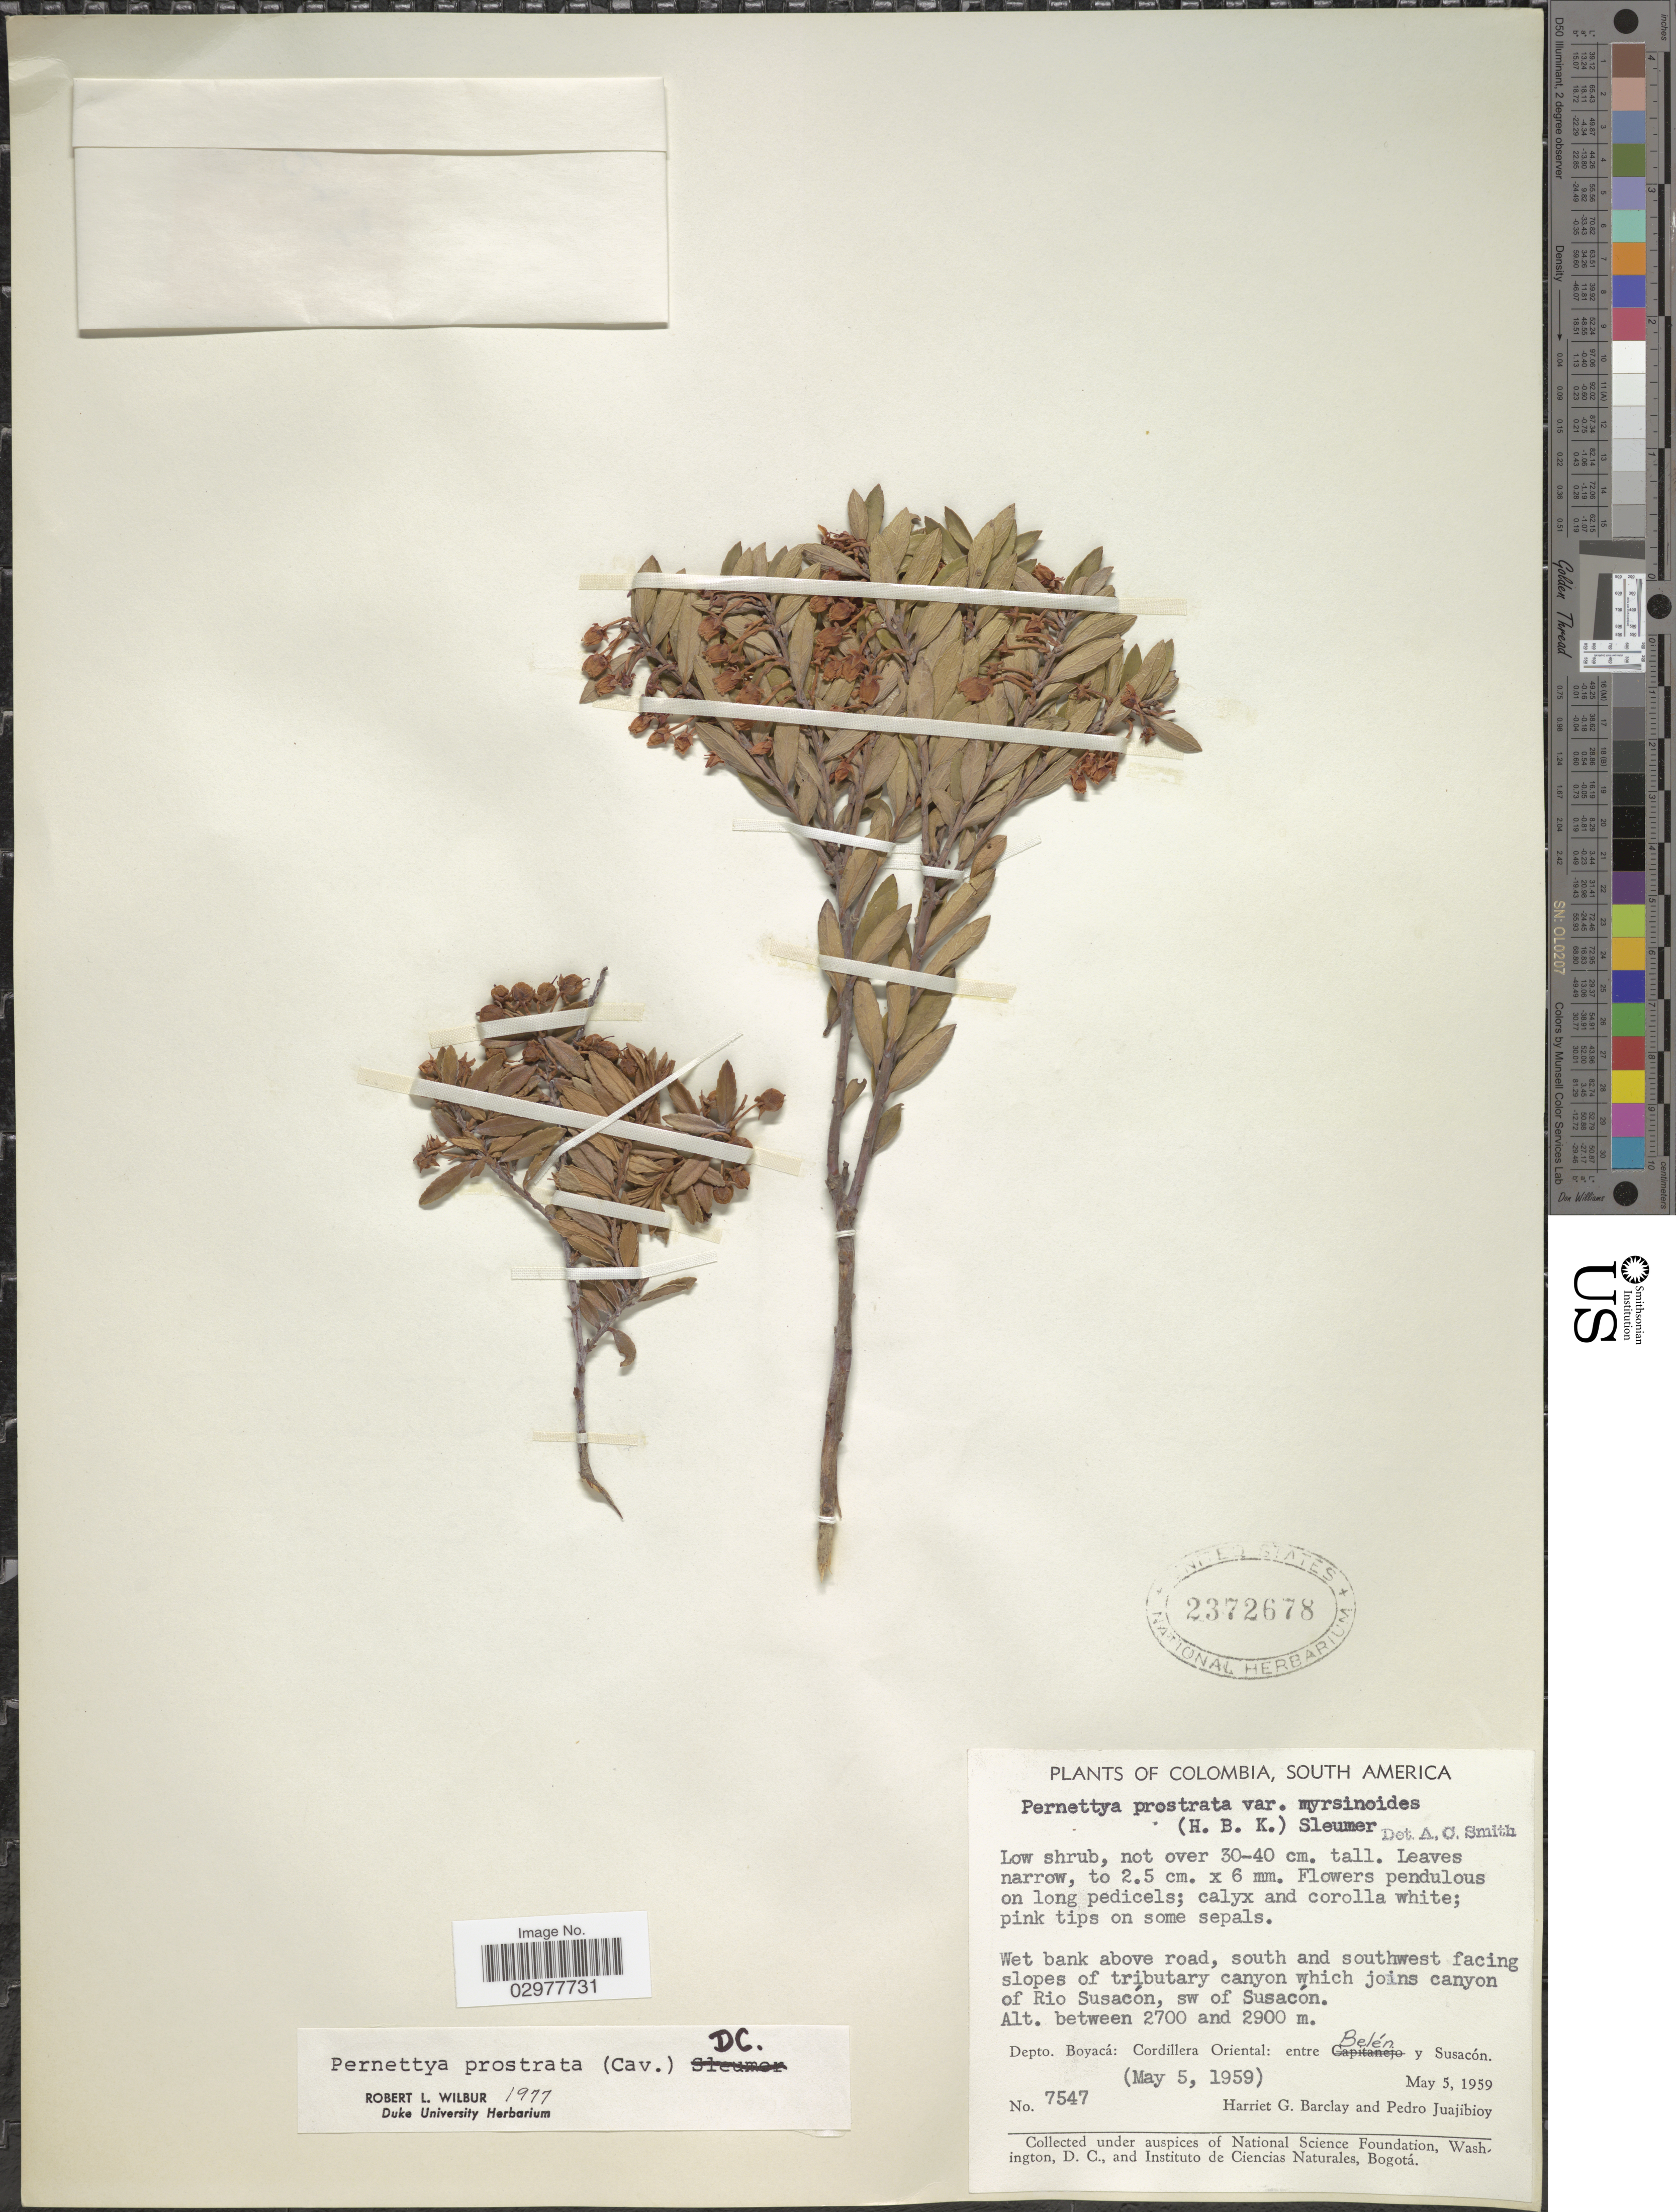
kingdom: Plantae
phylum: Tracheophyta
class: Magnoliopsida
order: Ericales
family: Ericaceae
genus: Pernettya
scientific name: Pernettya prostrata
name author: (Cav.) DC.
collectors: H. G. Barclay & P. Juajibioy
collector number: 7547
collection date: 1959-05-05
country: Colombia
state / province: Boyacá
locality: Wet bank above road, south and southwest facing slopes of tributary canyon which joins canyon of Rio Susacón, sw of Susacón, Depto. Boyacá: Cordillera Oriental: entre Belén y Susacón.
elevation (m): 2700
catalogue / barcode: US 2372678